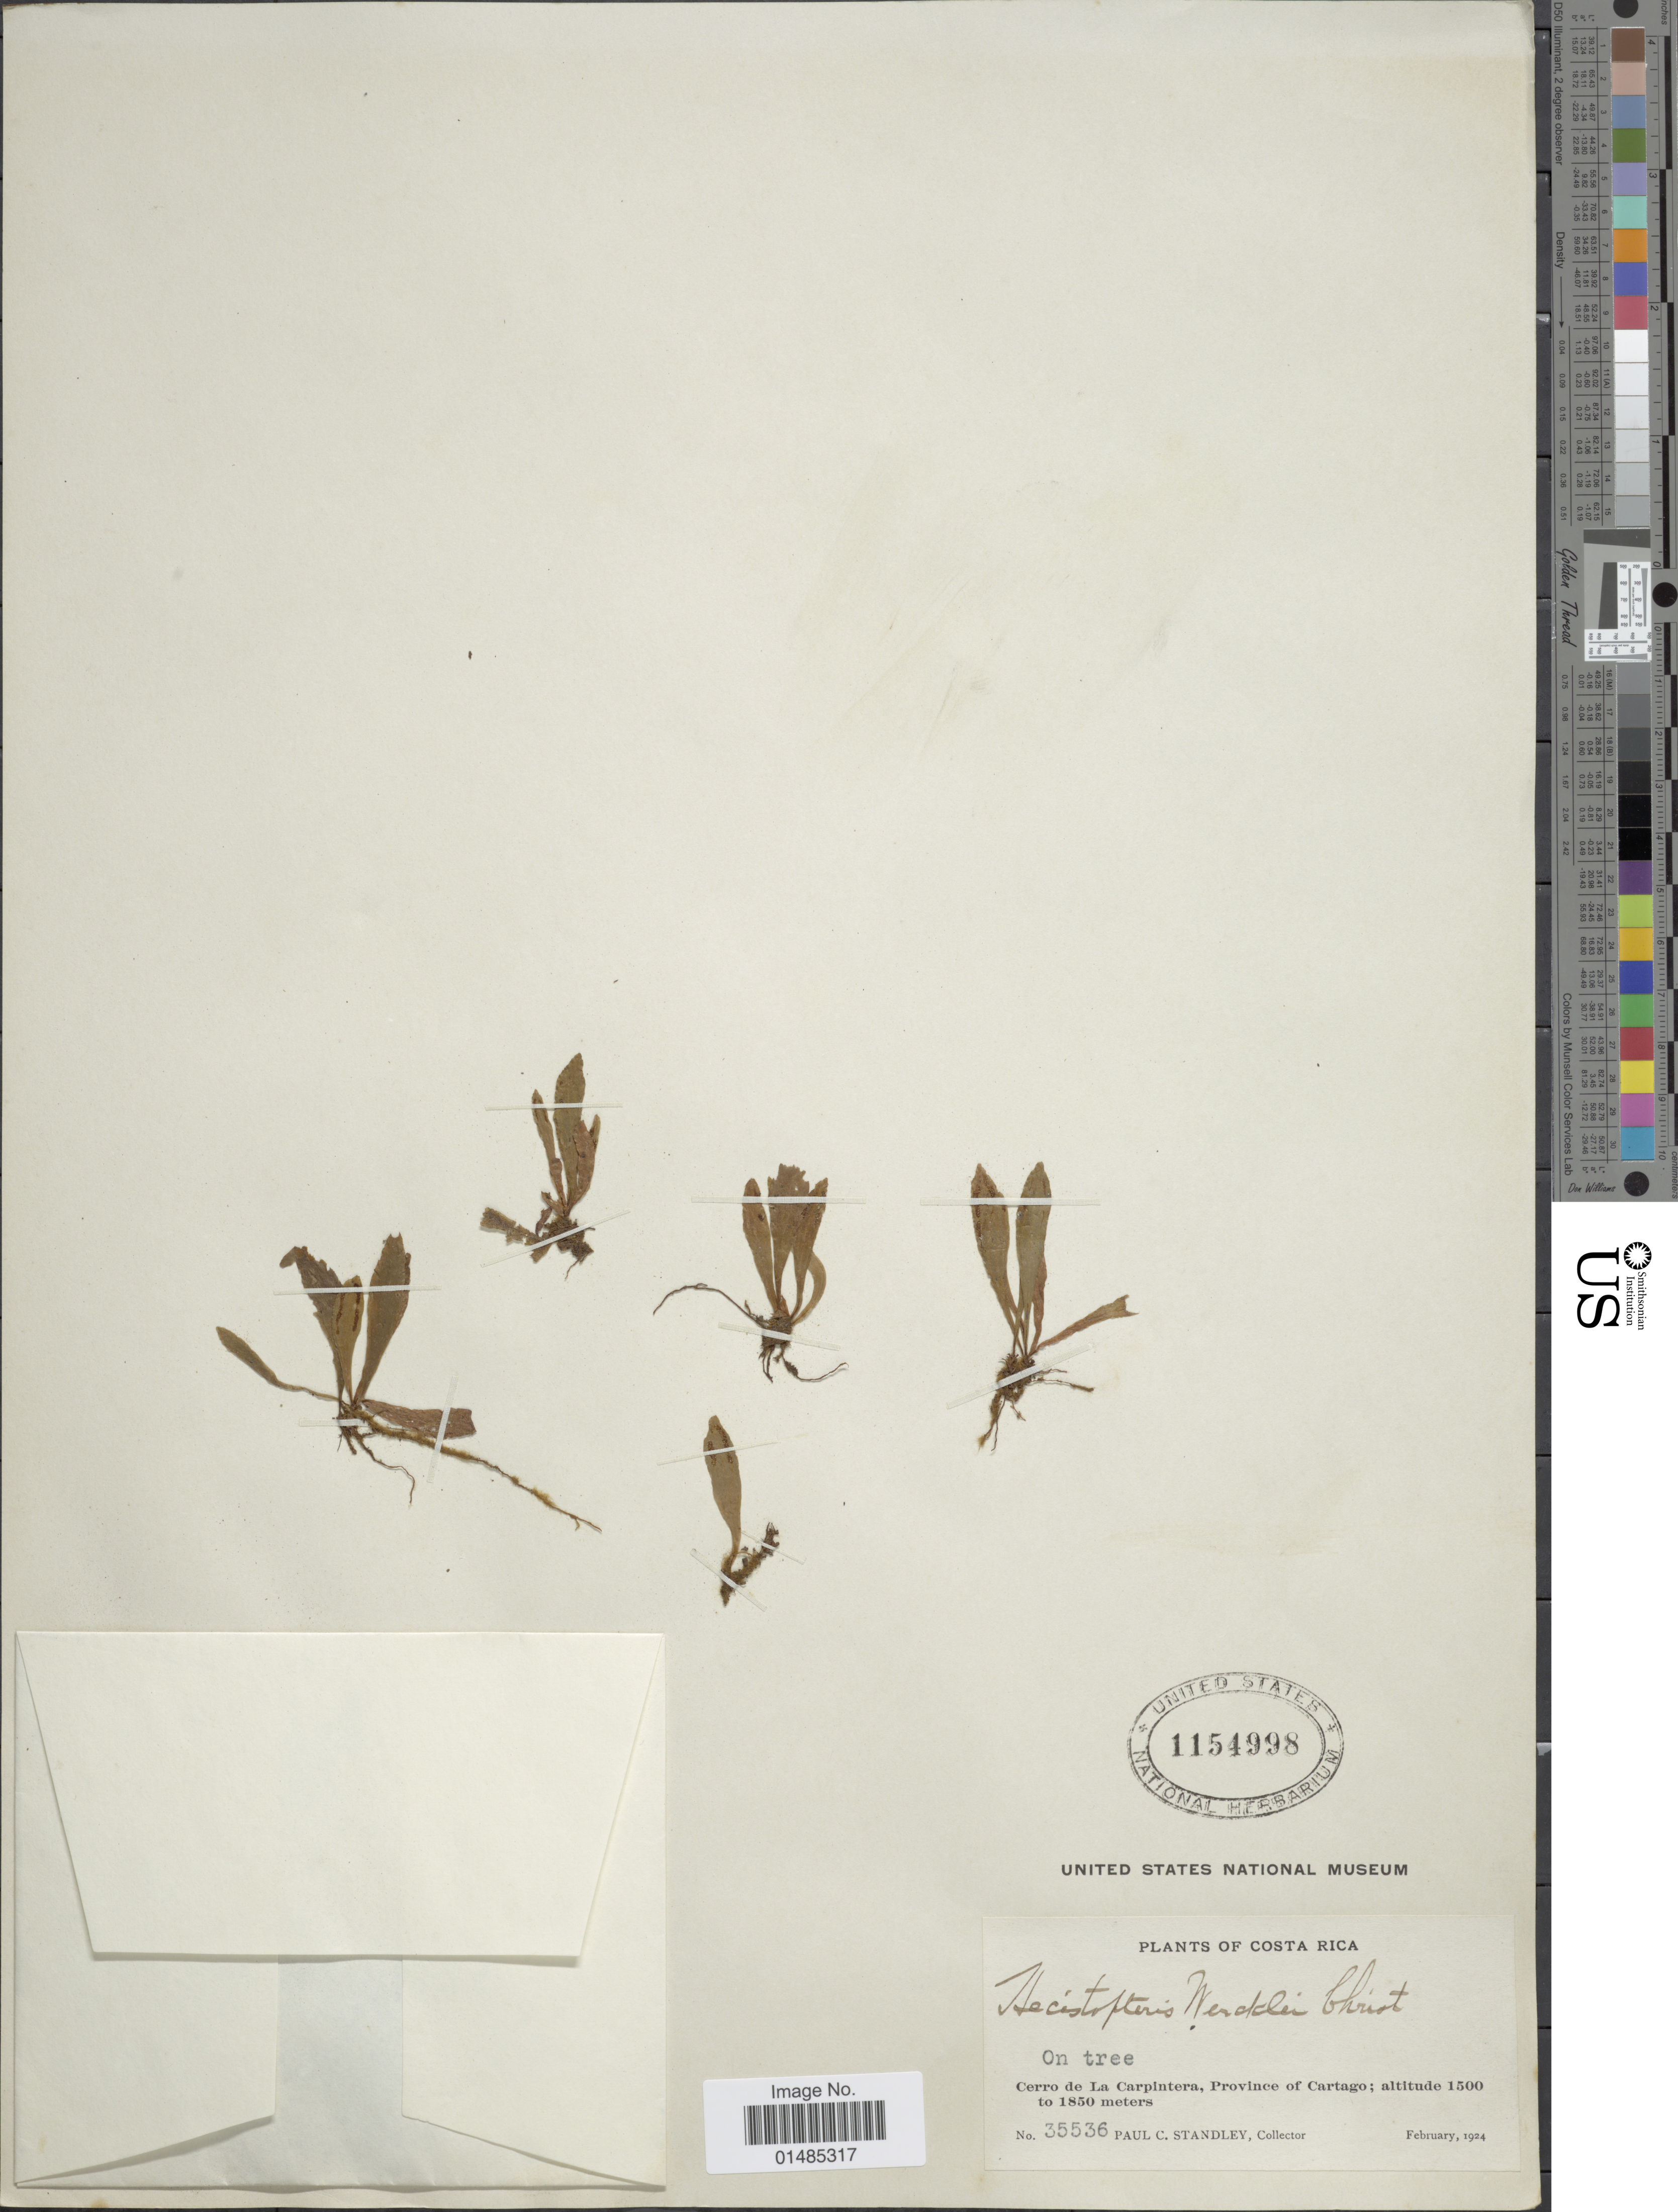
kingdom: Plantae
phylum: Tracheophyta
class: Polypodiopsida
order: Polypodiales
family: Pteridaceae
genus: Radiovittaria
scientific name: Radiovittaria minima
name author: (Baker) E.H. Crane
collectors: P. C. Standley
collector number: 35536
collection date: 1924-02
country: Costa Rica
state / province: Cartago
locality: Cerro de La Carpintera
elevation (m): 1500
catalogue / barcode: US 1154998